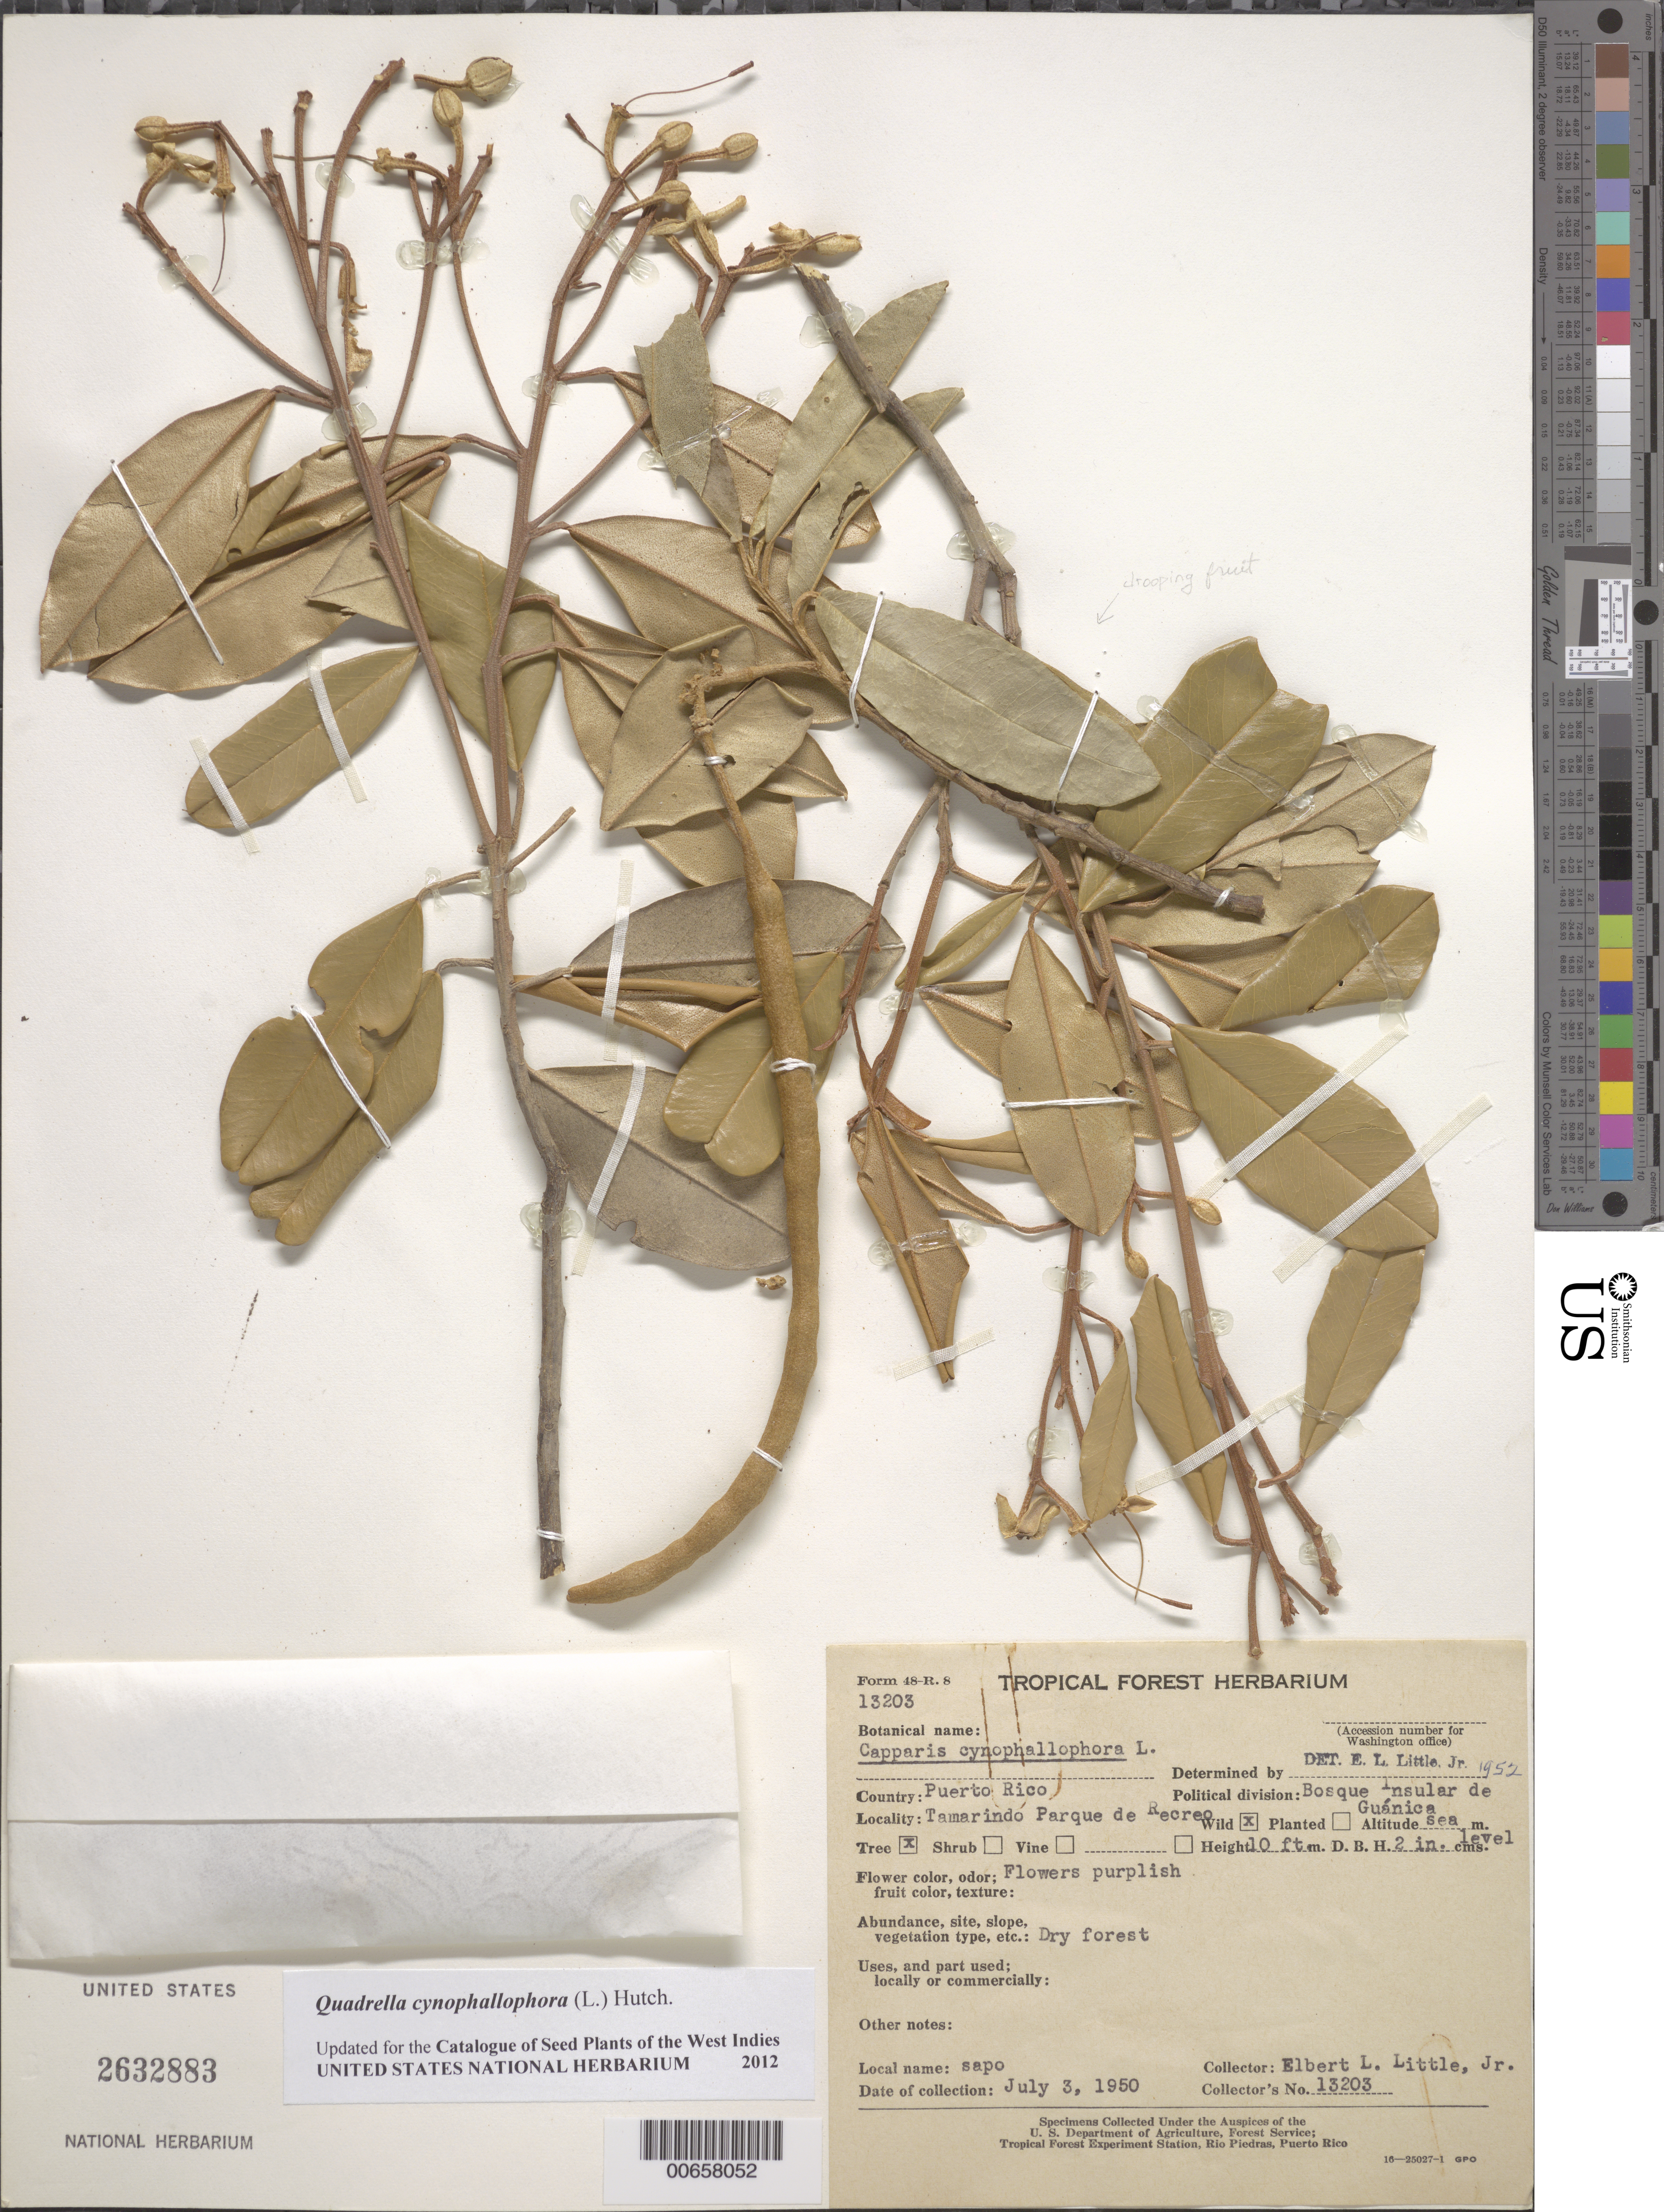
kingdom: Plantae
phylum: Tracheophyta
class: Magnoliopsida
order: Brassicales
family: Capparaceae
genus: Capparis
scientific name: Capparis cynophallophora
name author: L.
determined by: Little, Elbert L., Jr., (FSSR), United States Department of Agriculture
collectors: E. L. Little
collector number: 13203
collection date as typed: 03 Jul 1950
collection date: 1950-07-03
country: Puerto Rico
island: Greater Antilles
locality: Bosque Insular de Guanica; Tamarindo Parque de Recreo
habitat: Dry forest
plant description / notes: Common name: sapo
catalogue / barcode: US 2632883